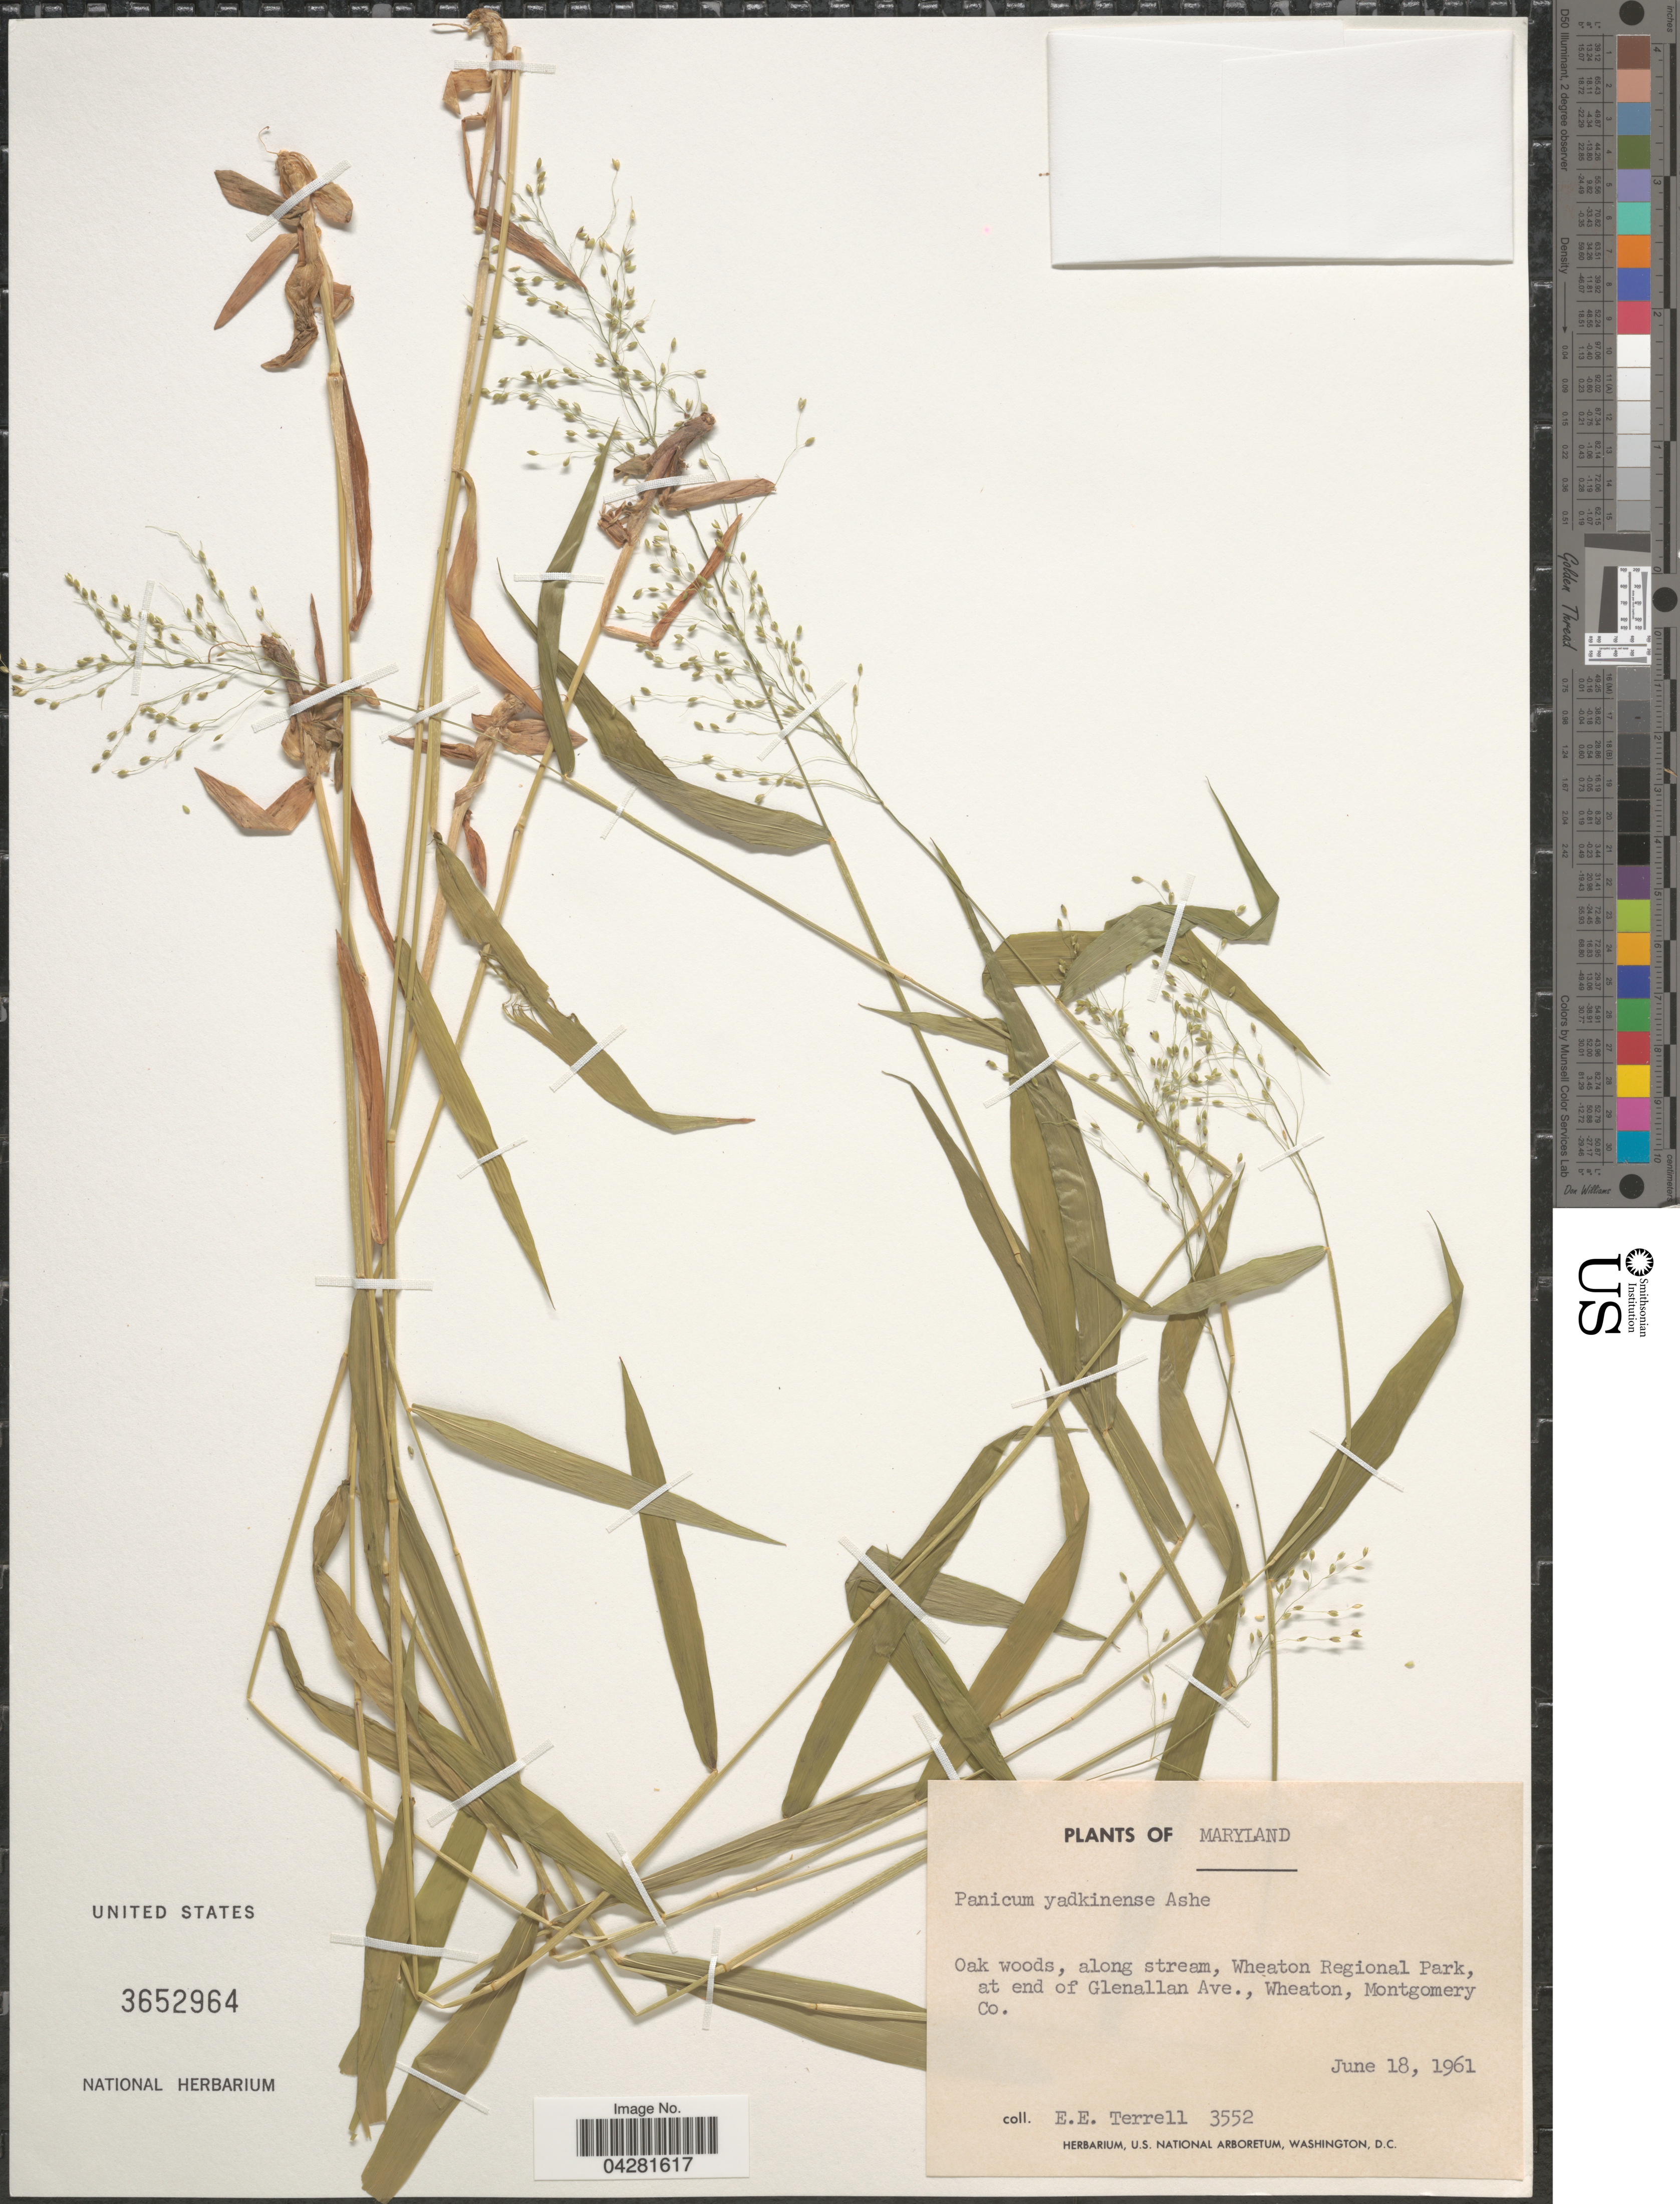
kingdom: Plantae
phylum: Tracheophyta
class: Liliopsida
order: Poales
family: Poaceae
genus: Dichanthelium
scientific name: Dichanthelium dichotomum subsp. yadkinense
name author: (Ashe) Freckmann & Lelong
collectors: E. E. Terrell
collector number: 3552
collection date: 1961-06-18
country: United States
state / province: Maryland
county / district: Montgomery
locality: Oak woods, along stream, Wheaton Regional Park, at end of Glenallen Ave., Wheaton, Montgomery Co.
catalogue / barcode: US 3652964